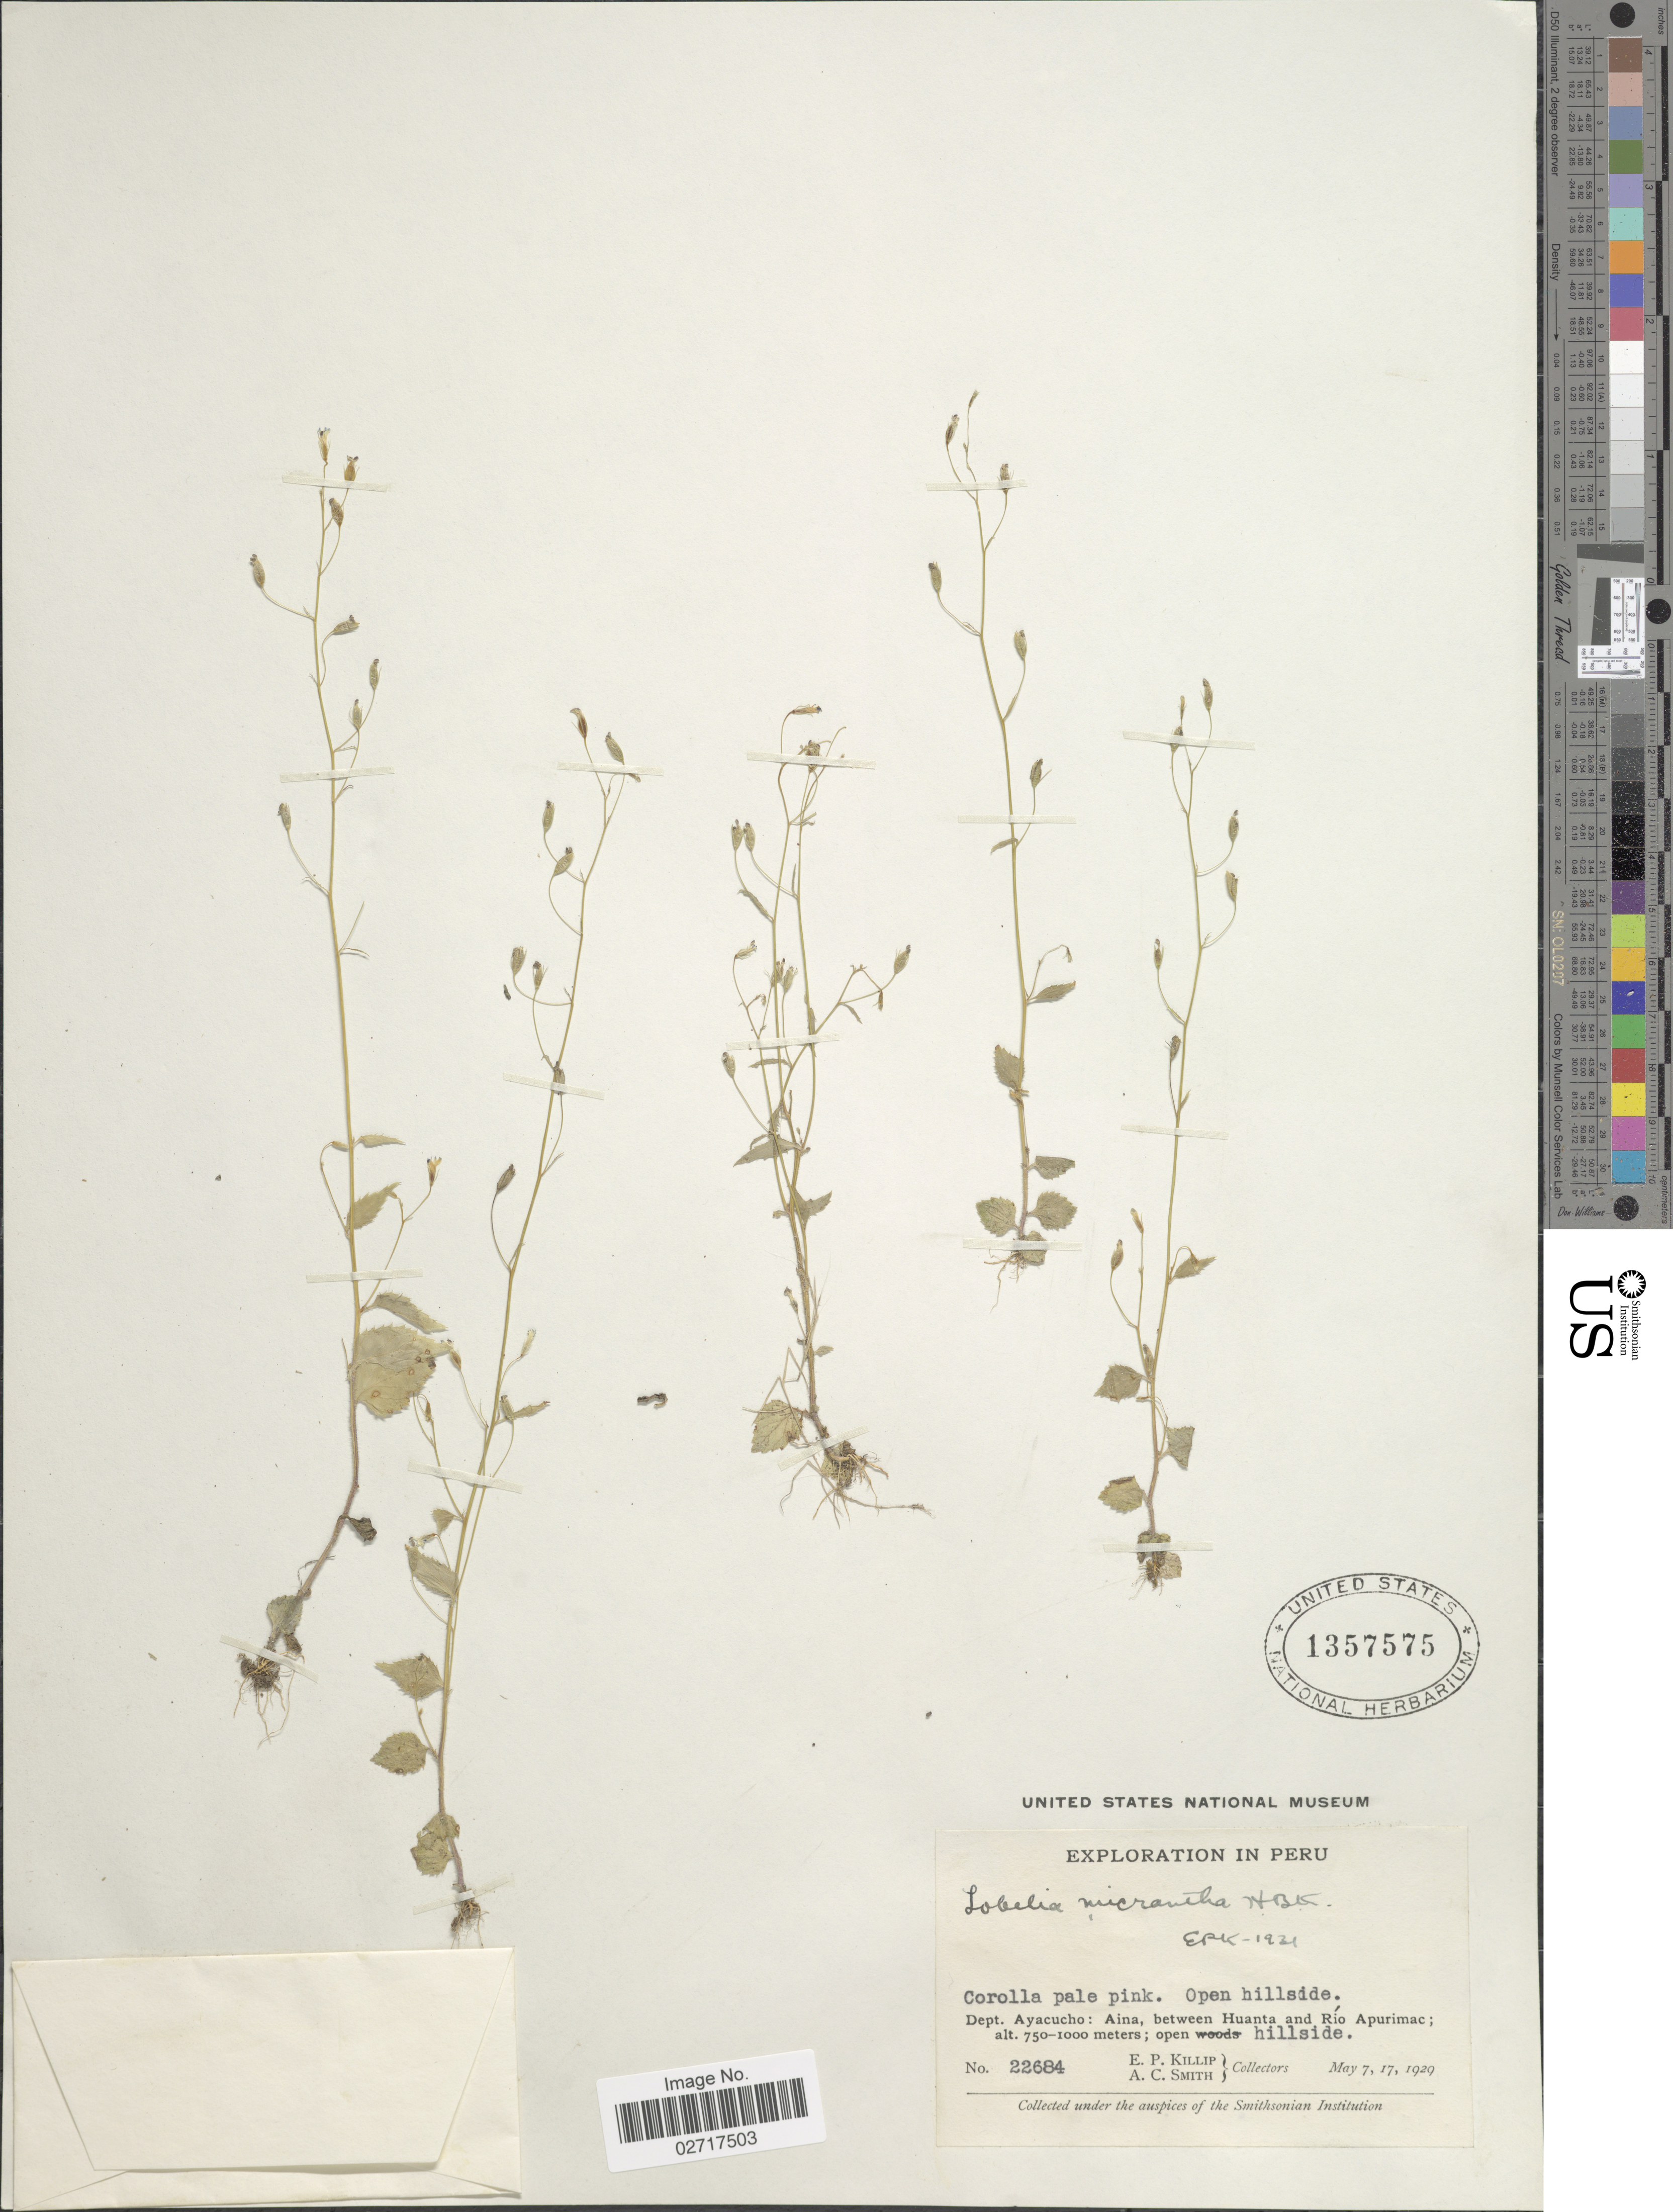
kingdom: Plantae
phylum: Tracheophyta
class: Magnoliopsida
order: Asterales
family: Campanulaceae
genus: Diastatea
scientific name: Diastatea micrantha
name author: (Kunth) McVaugh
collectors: E. P. Killip & A. C. Smith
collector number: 22684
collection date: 1929-05-07/1929-05-17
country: Peru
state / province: Ayacucho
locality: Dept.Ayacucho: Aina, between Huanta and Río Apurimac.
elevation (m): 750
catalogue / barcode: US 1357575